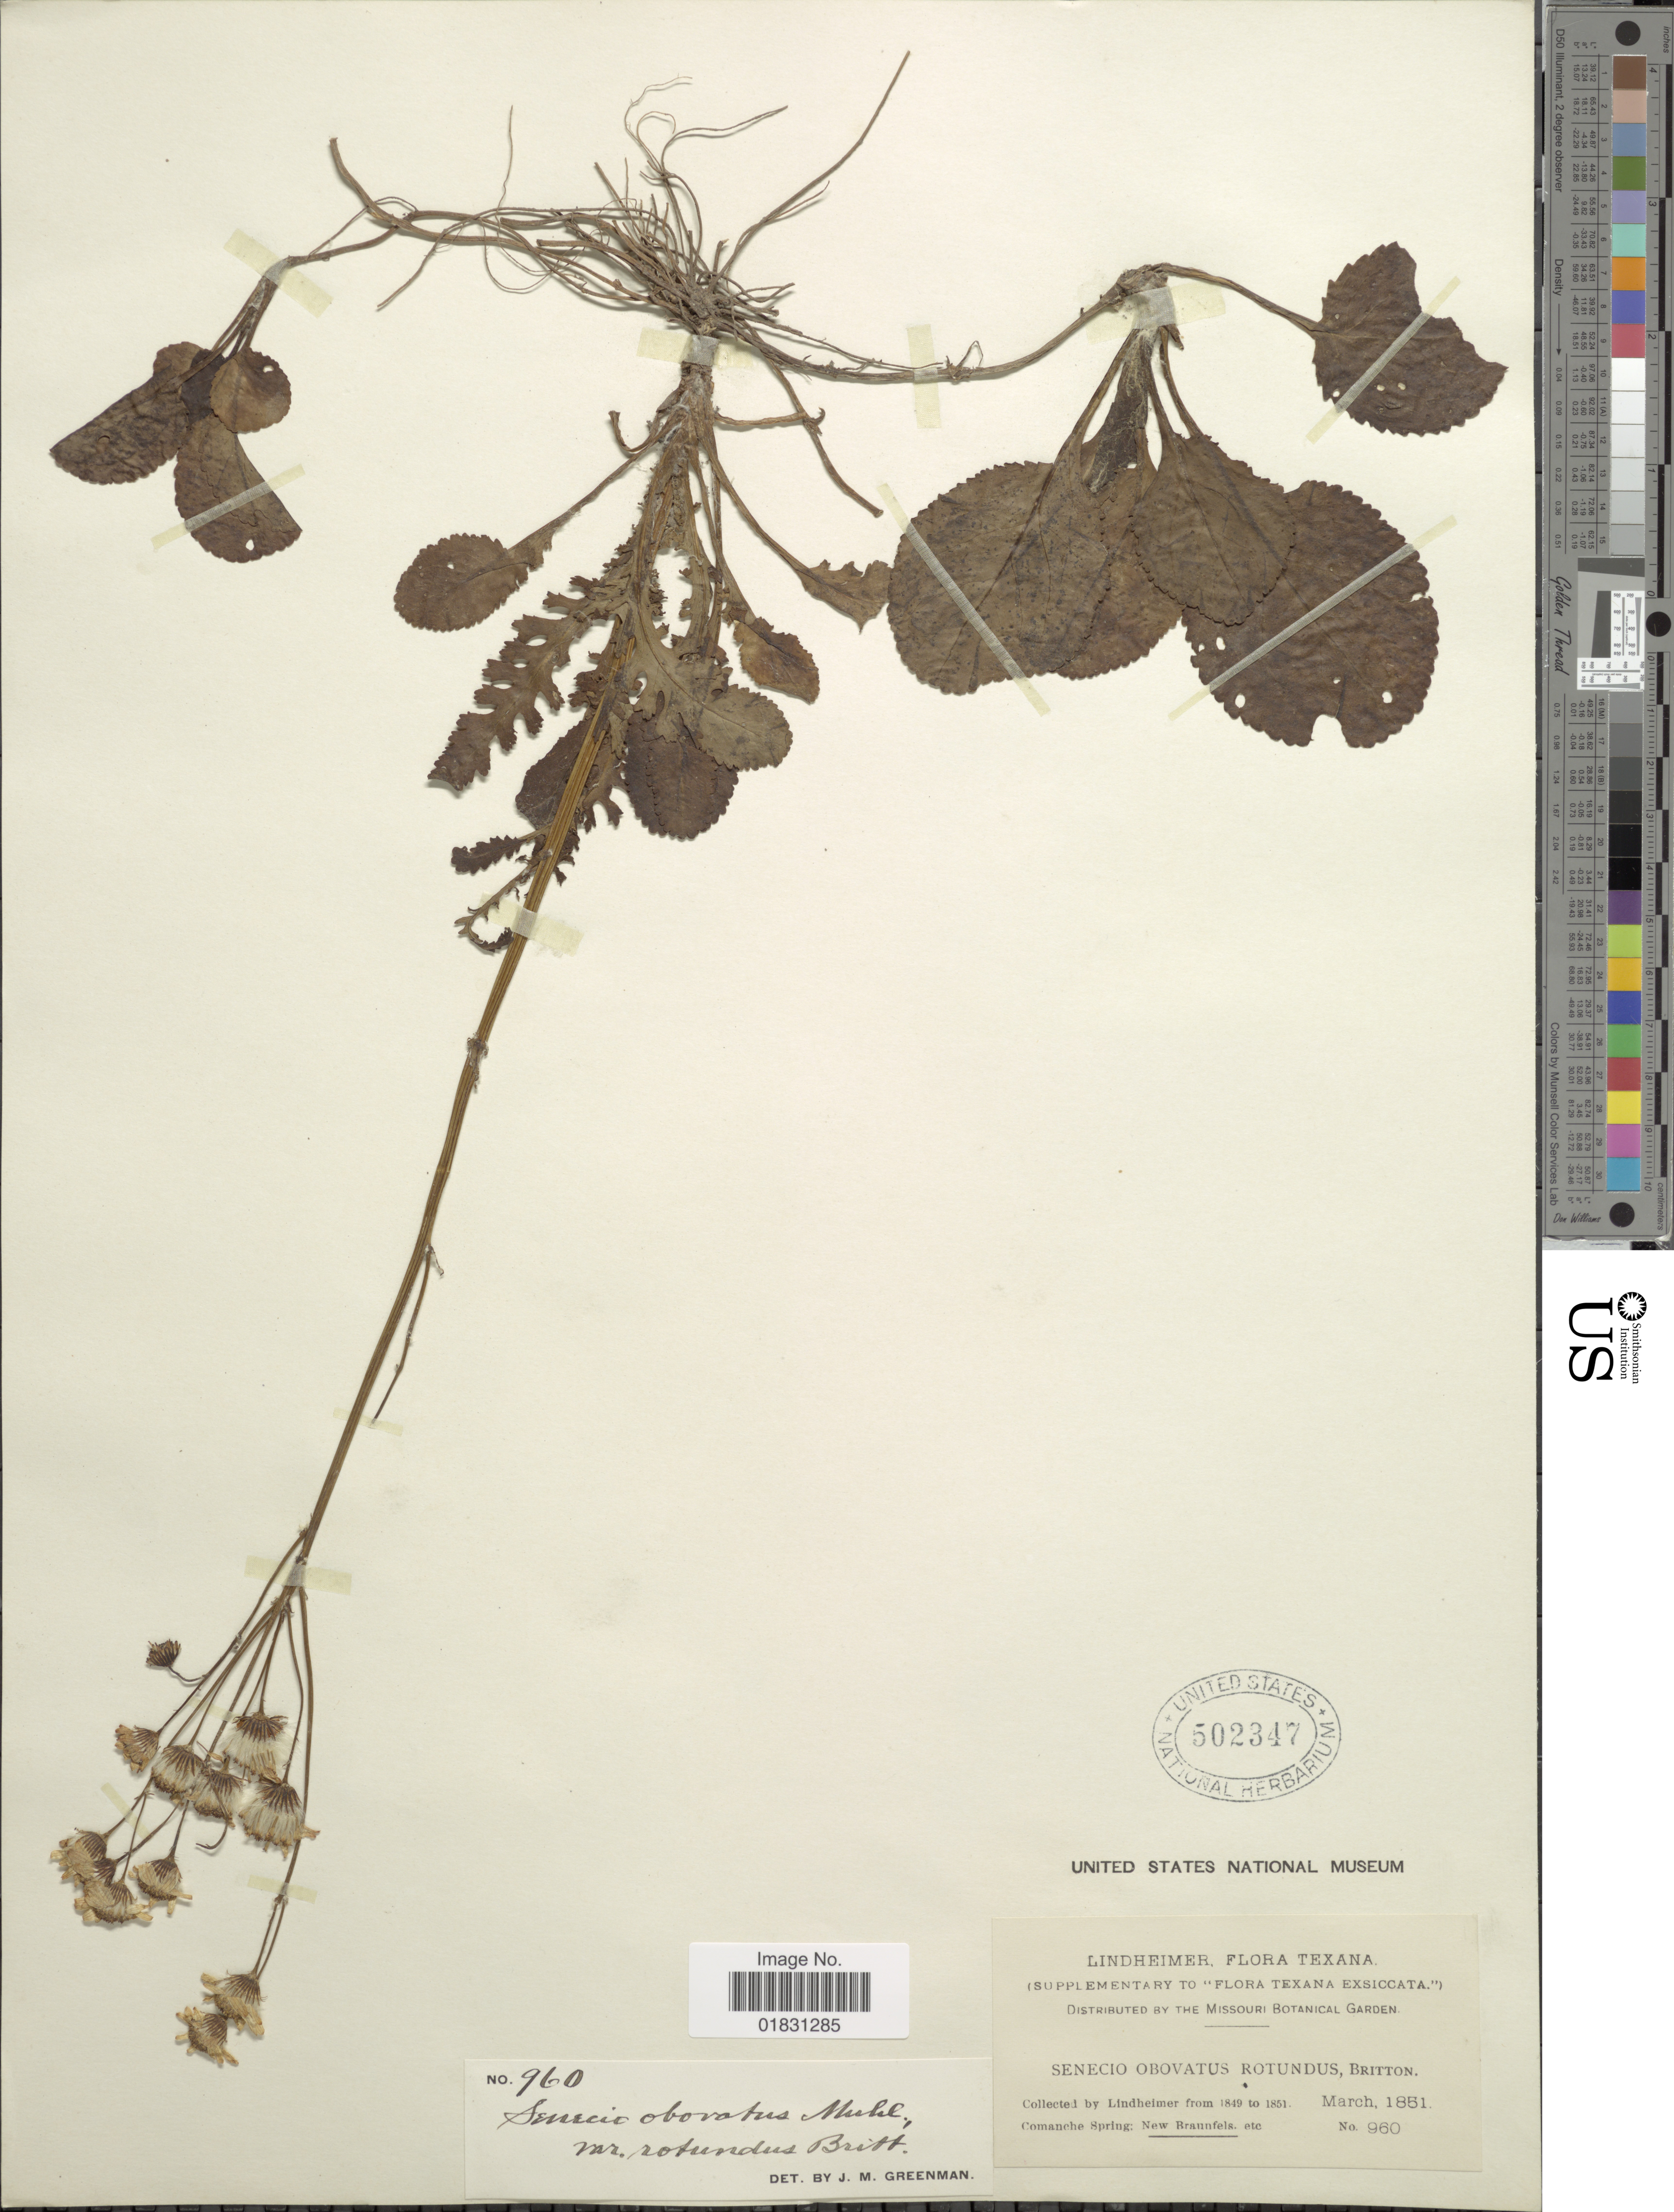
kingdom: Plantae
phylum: Tracheophyta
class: Magnoliopsida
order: Asterales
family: Asteraceae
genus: Packera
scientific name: Packera obovata var. rotundus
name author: Britton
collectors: -. Lindheimer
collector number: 960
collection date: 1851-03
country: United States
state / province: Texas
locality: Comanche Spring: New Braunfels etc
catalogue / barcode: US 502347